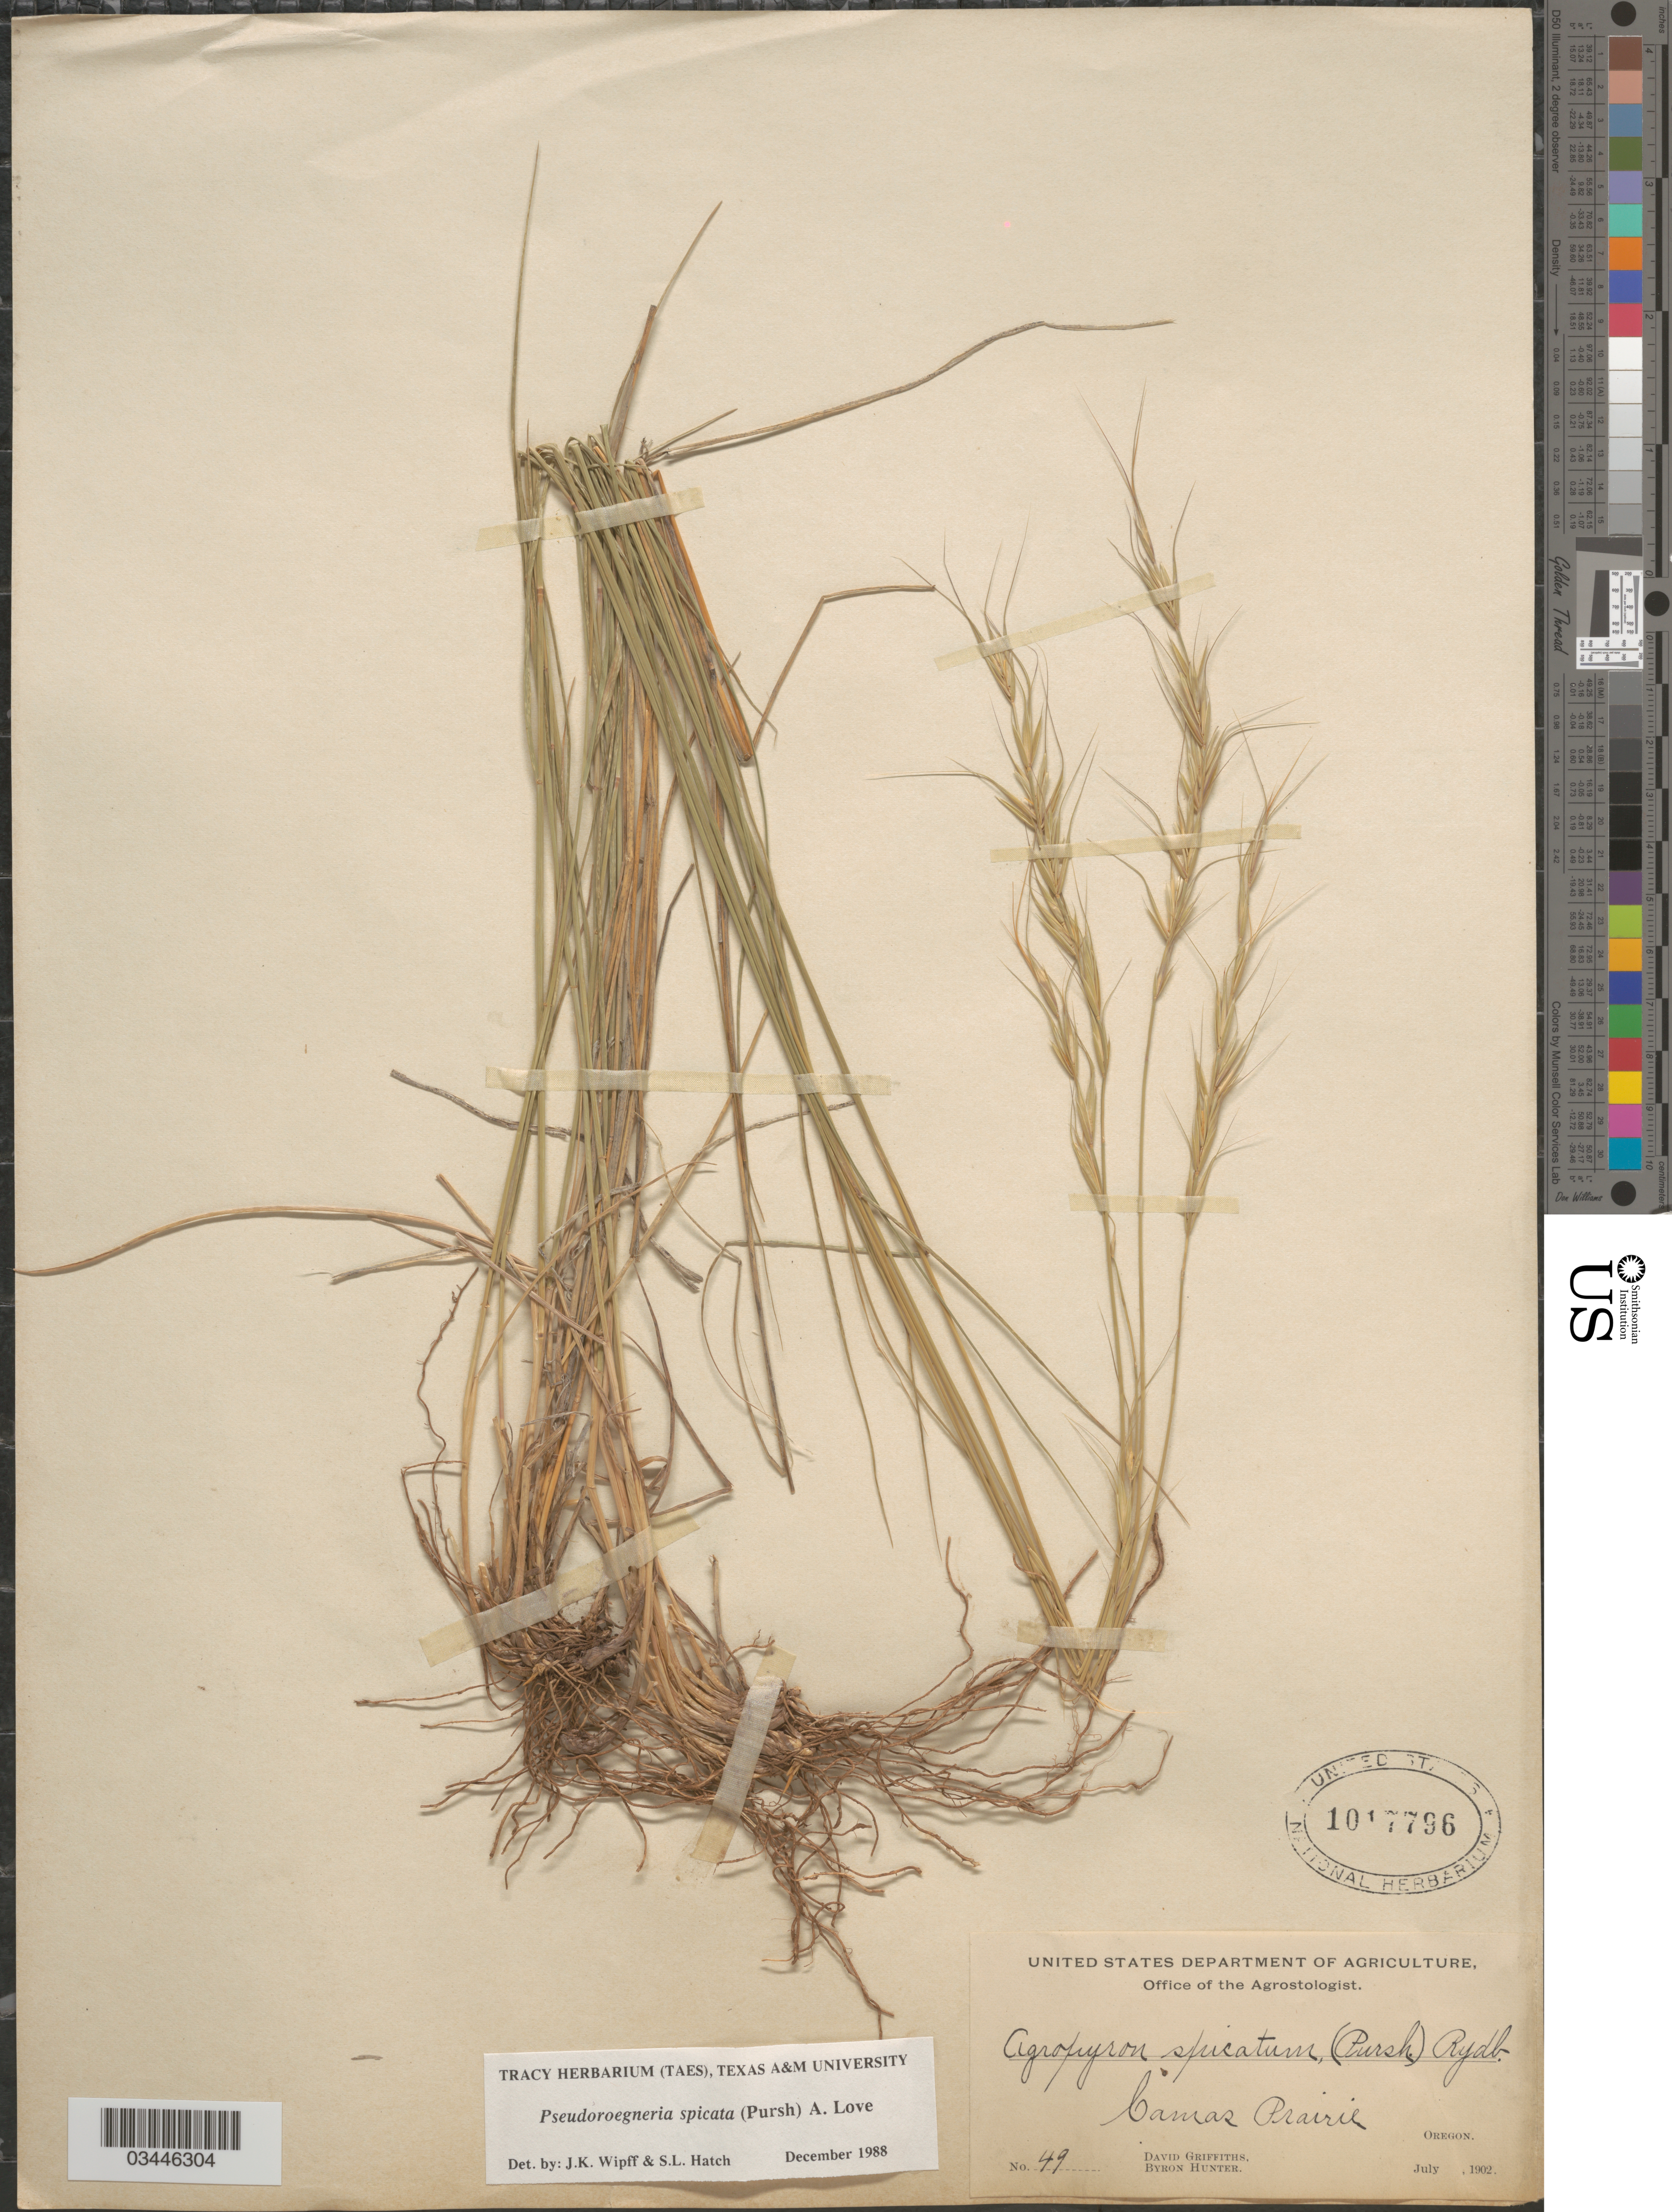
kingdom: Plantae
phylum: Tracheophyta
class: Liliopsida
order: Poales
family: Poaceae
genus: Pseudoroegneria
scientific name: Pseudoroegneria spicata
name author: (Pursh) Á. Löve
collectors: D. Griffiths & B. Hunter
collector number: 49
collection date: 1902-07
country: United States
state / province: Oregon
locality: Camas Prairie.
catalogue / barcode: US 1017796